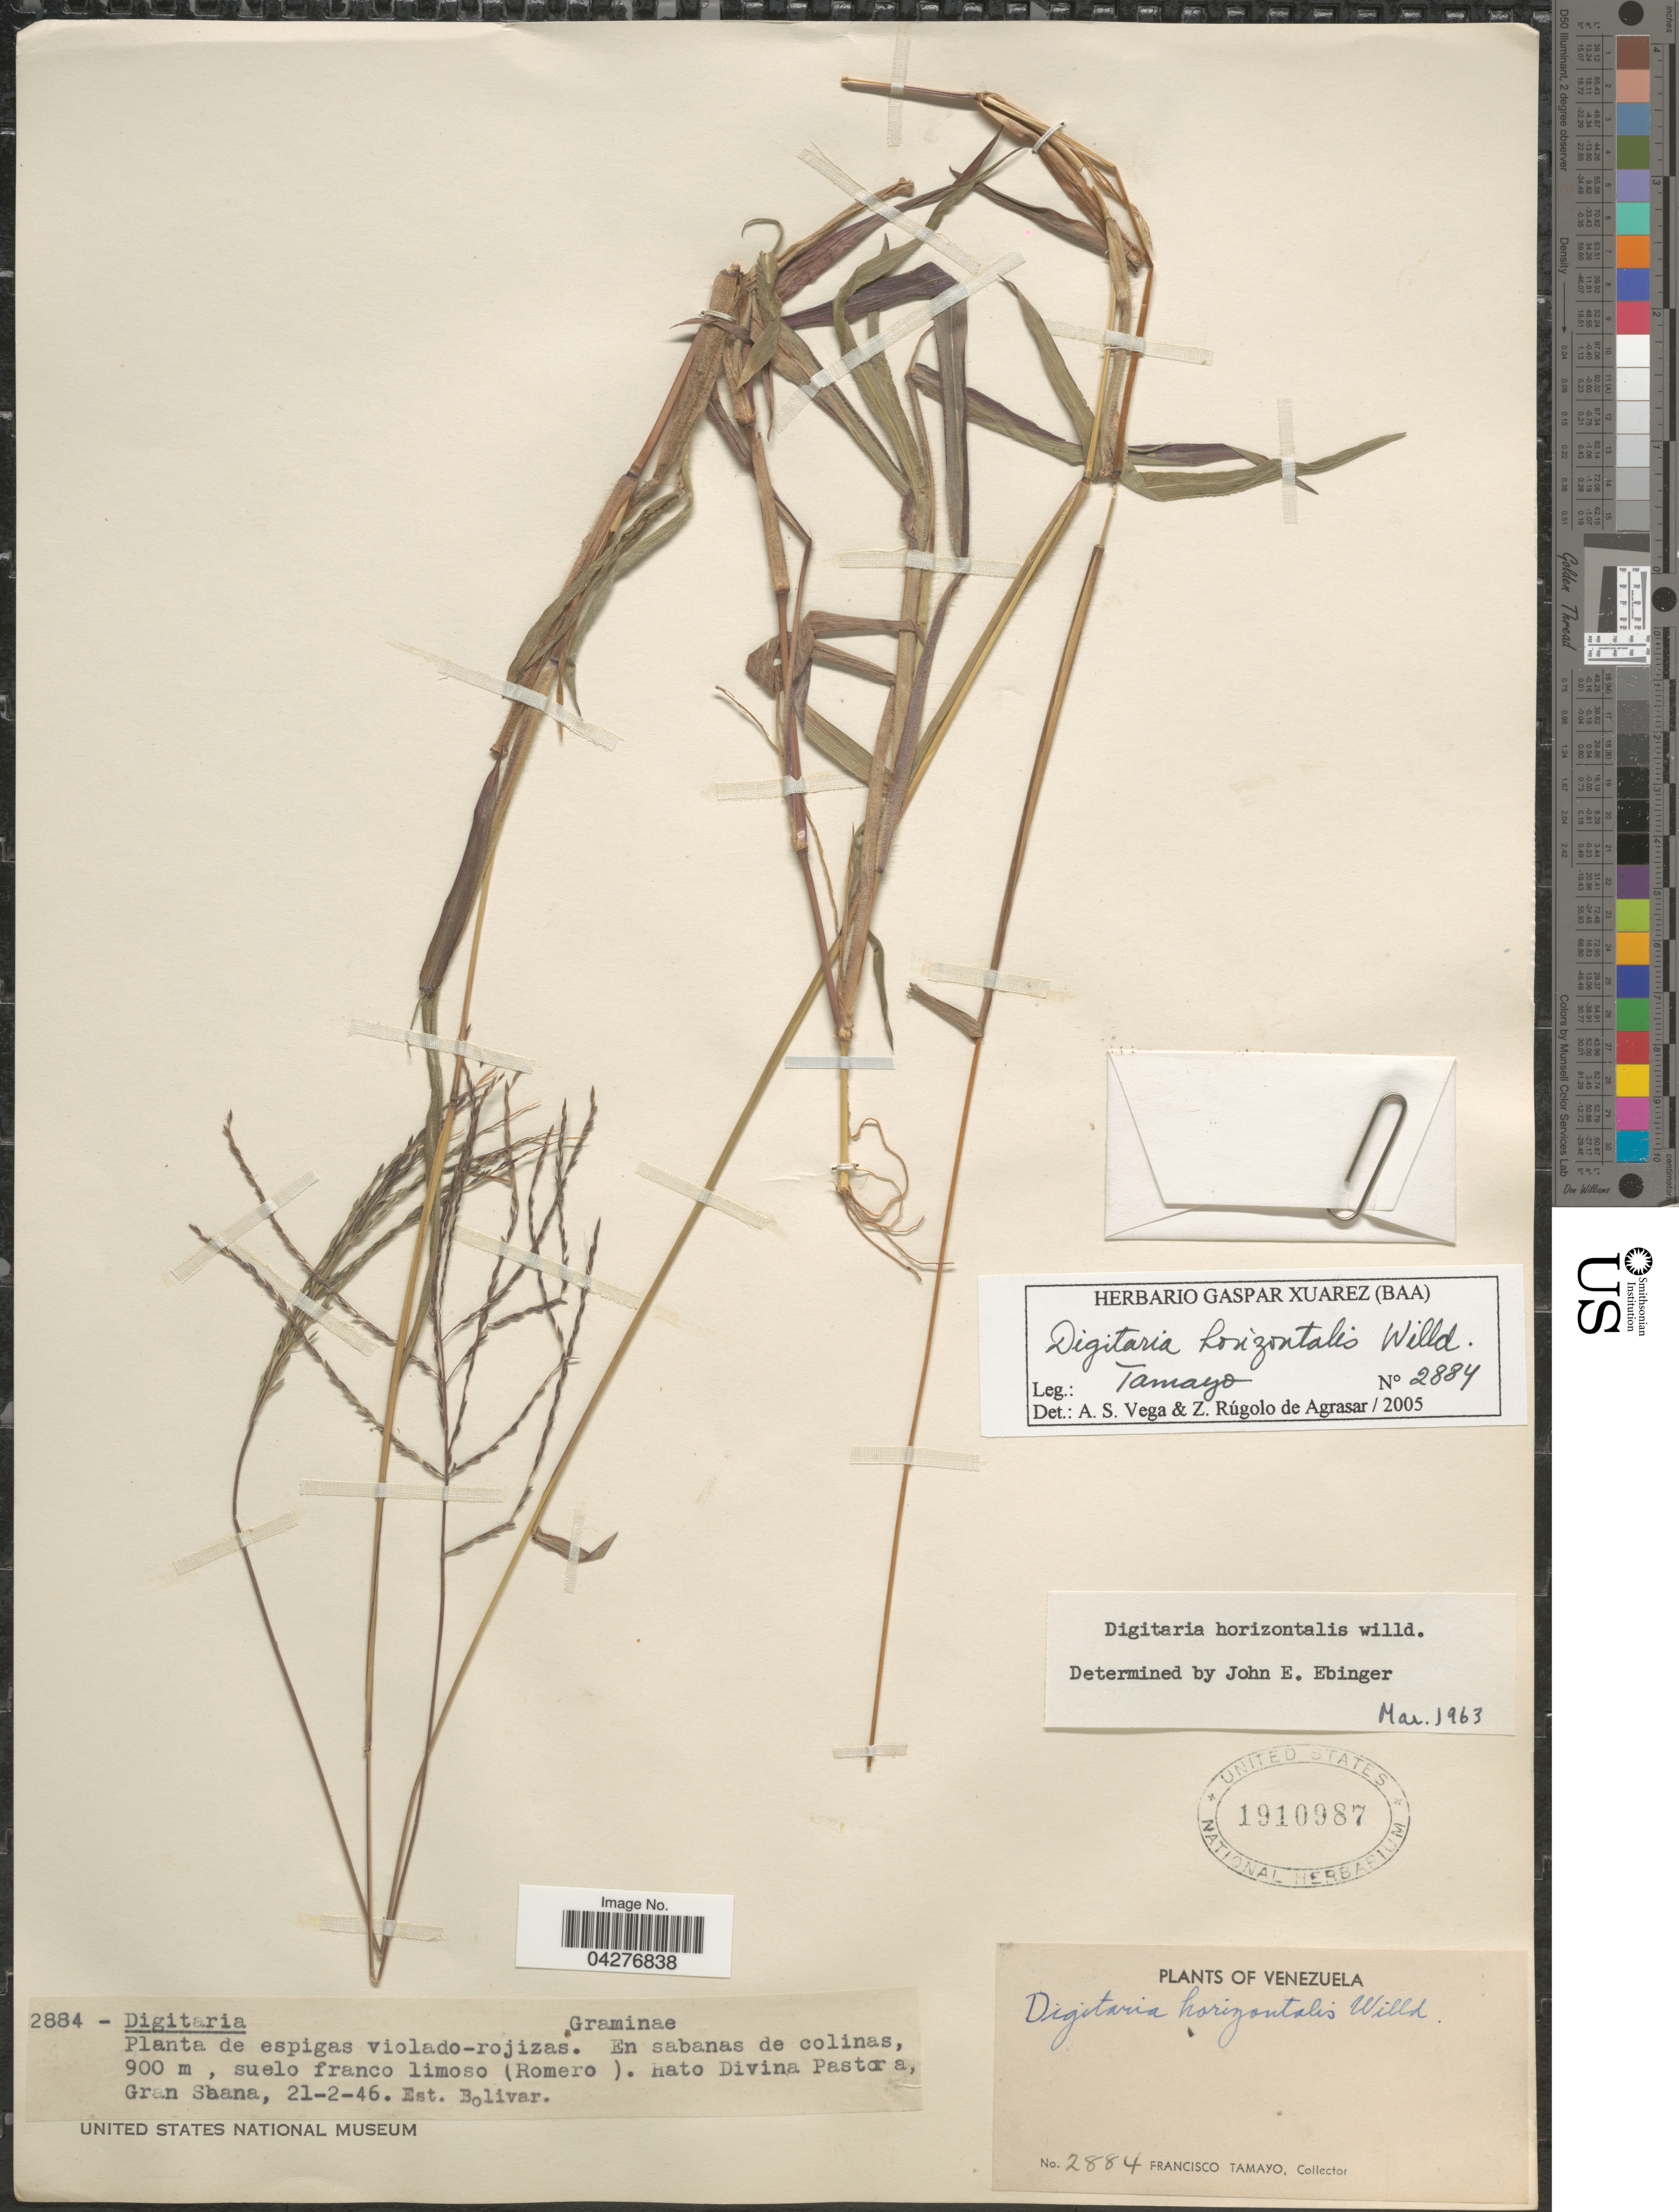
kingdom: Plantae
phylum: Tracheophyta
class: Liliopsida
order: Poales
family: Poaceae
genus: Digitaria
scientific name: Digitaria horizontalis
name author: Willd.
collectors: F. Tamayo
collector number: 2884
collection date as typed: Transcribed d/m/y: 21/2/46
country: Venezuela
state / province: Bolivar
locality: En sabanas de colinas, suelo franco limoso (Romero). Hato Divina Pastora, Gran Sabana.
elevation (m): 900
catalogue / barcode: US 1910987